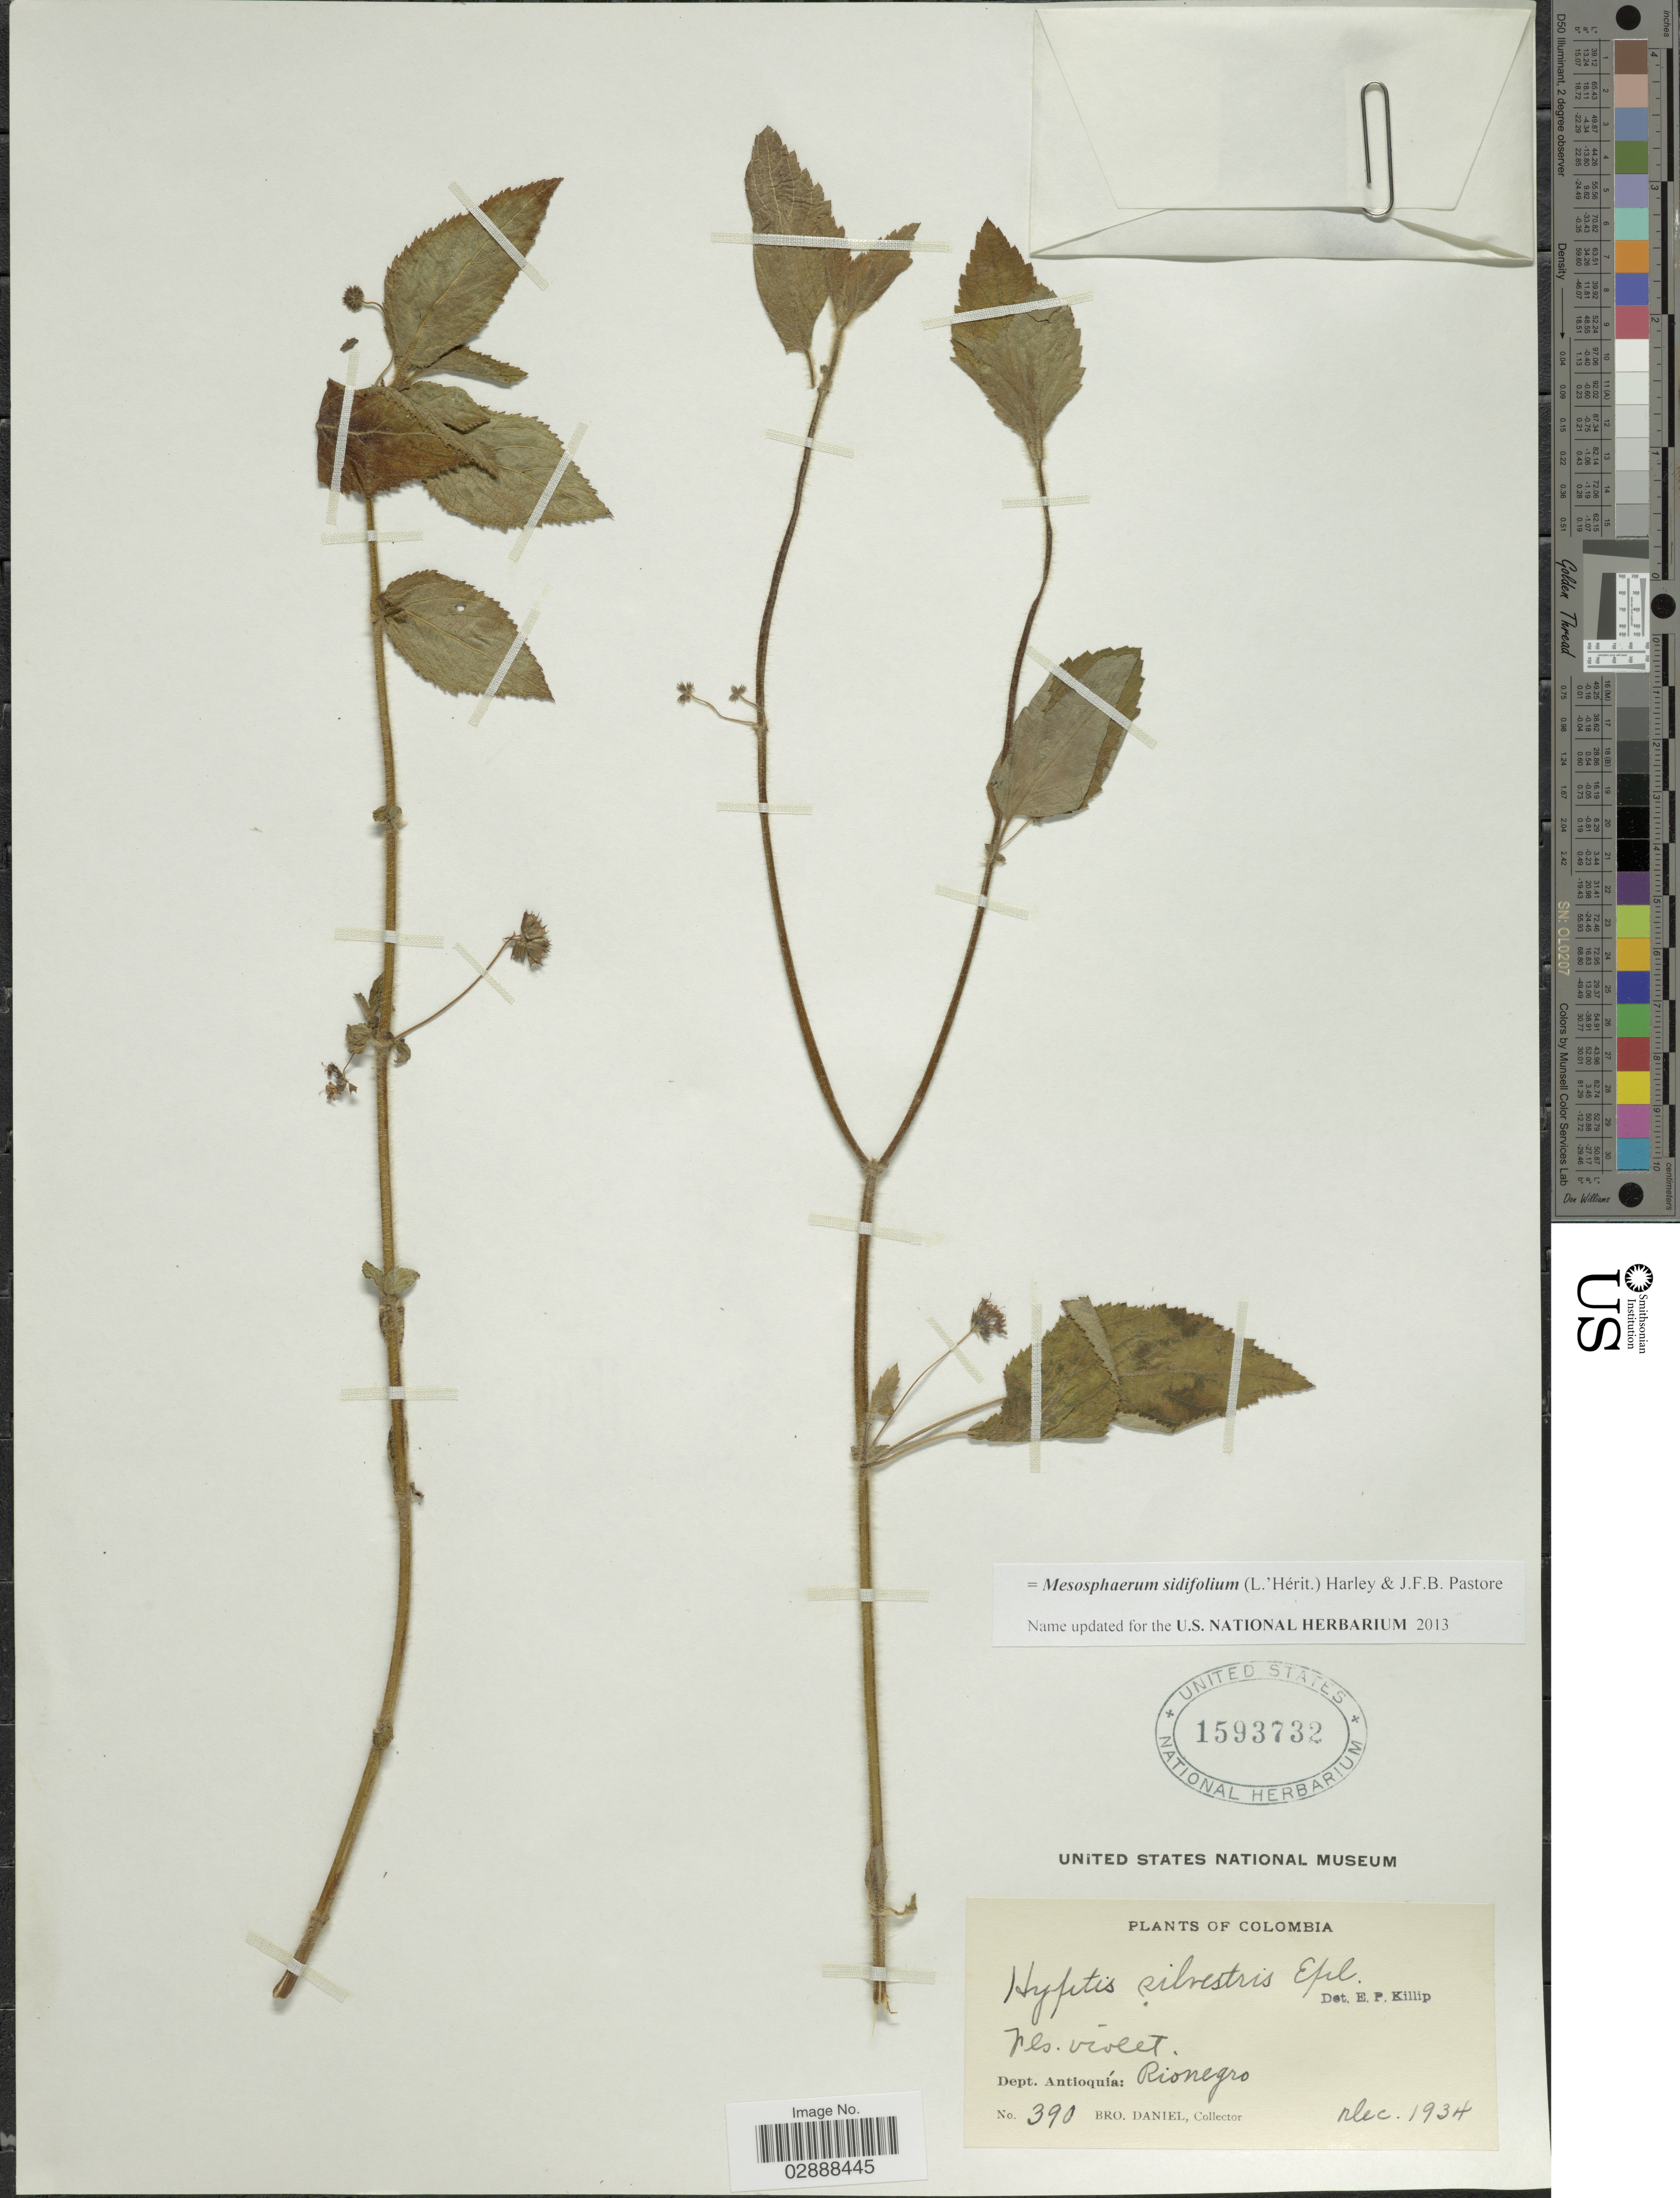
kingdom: Plantae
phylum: Tracheophyta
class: Magnoliopsida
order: Lamiales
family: Lamiaceae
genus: Mesosphaerum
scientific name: Mesosphaerum sidifolium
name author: (L'Hér.) Harley & J.F.B. Pastore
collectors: Bro. Daniel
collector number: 390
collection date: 1934-12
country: Colombia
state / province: Antioquia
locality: Dept. Antioquía: Rionegro.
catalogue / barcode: US 1593732